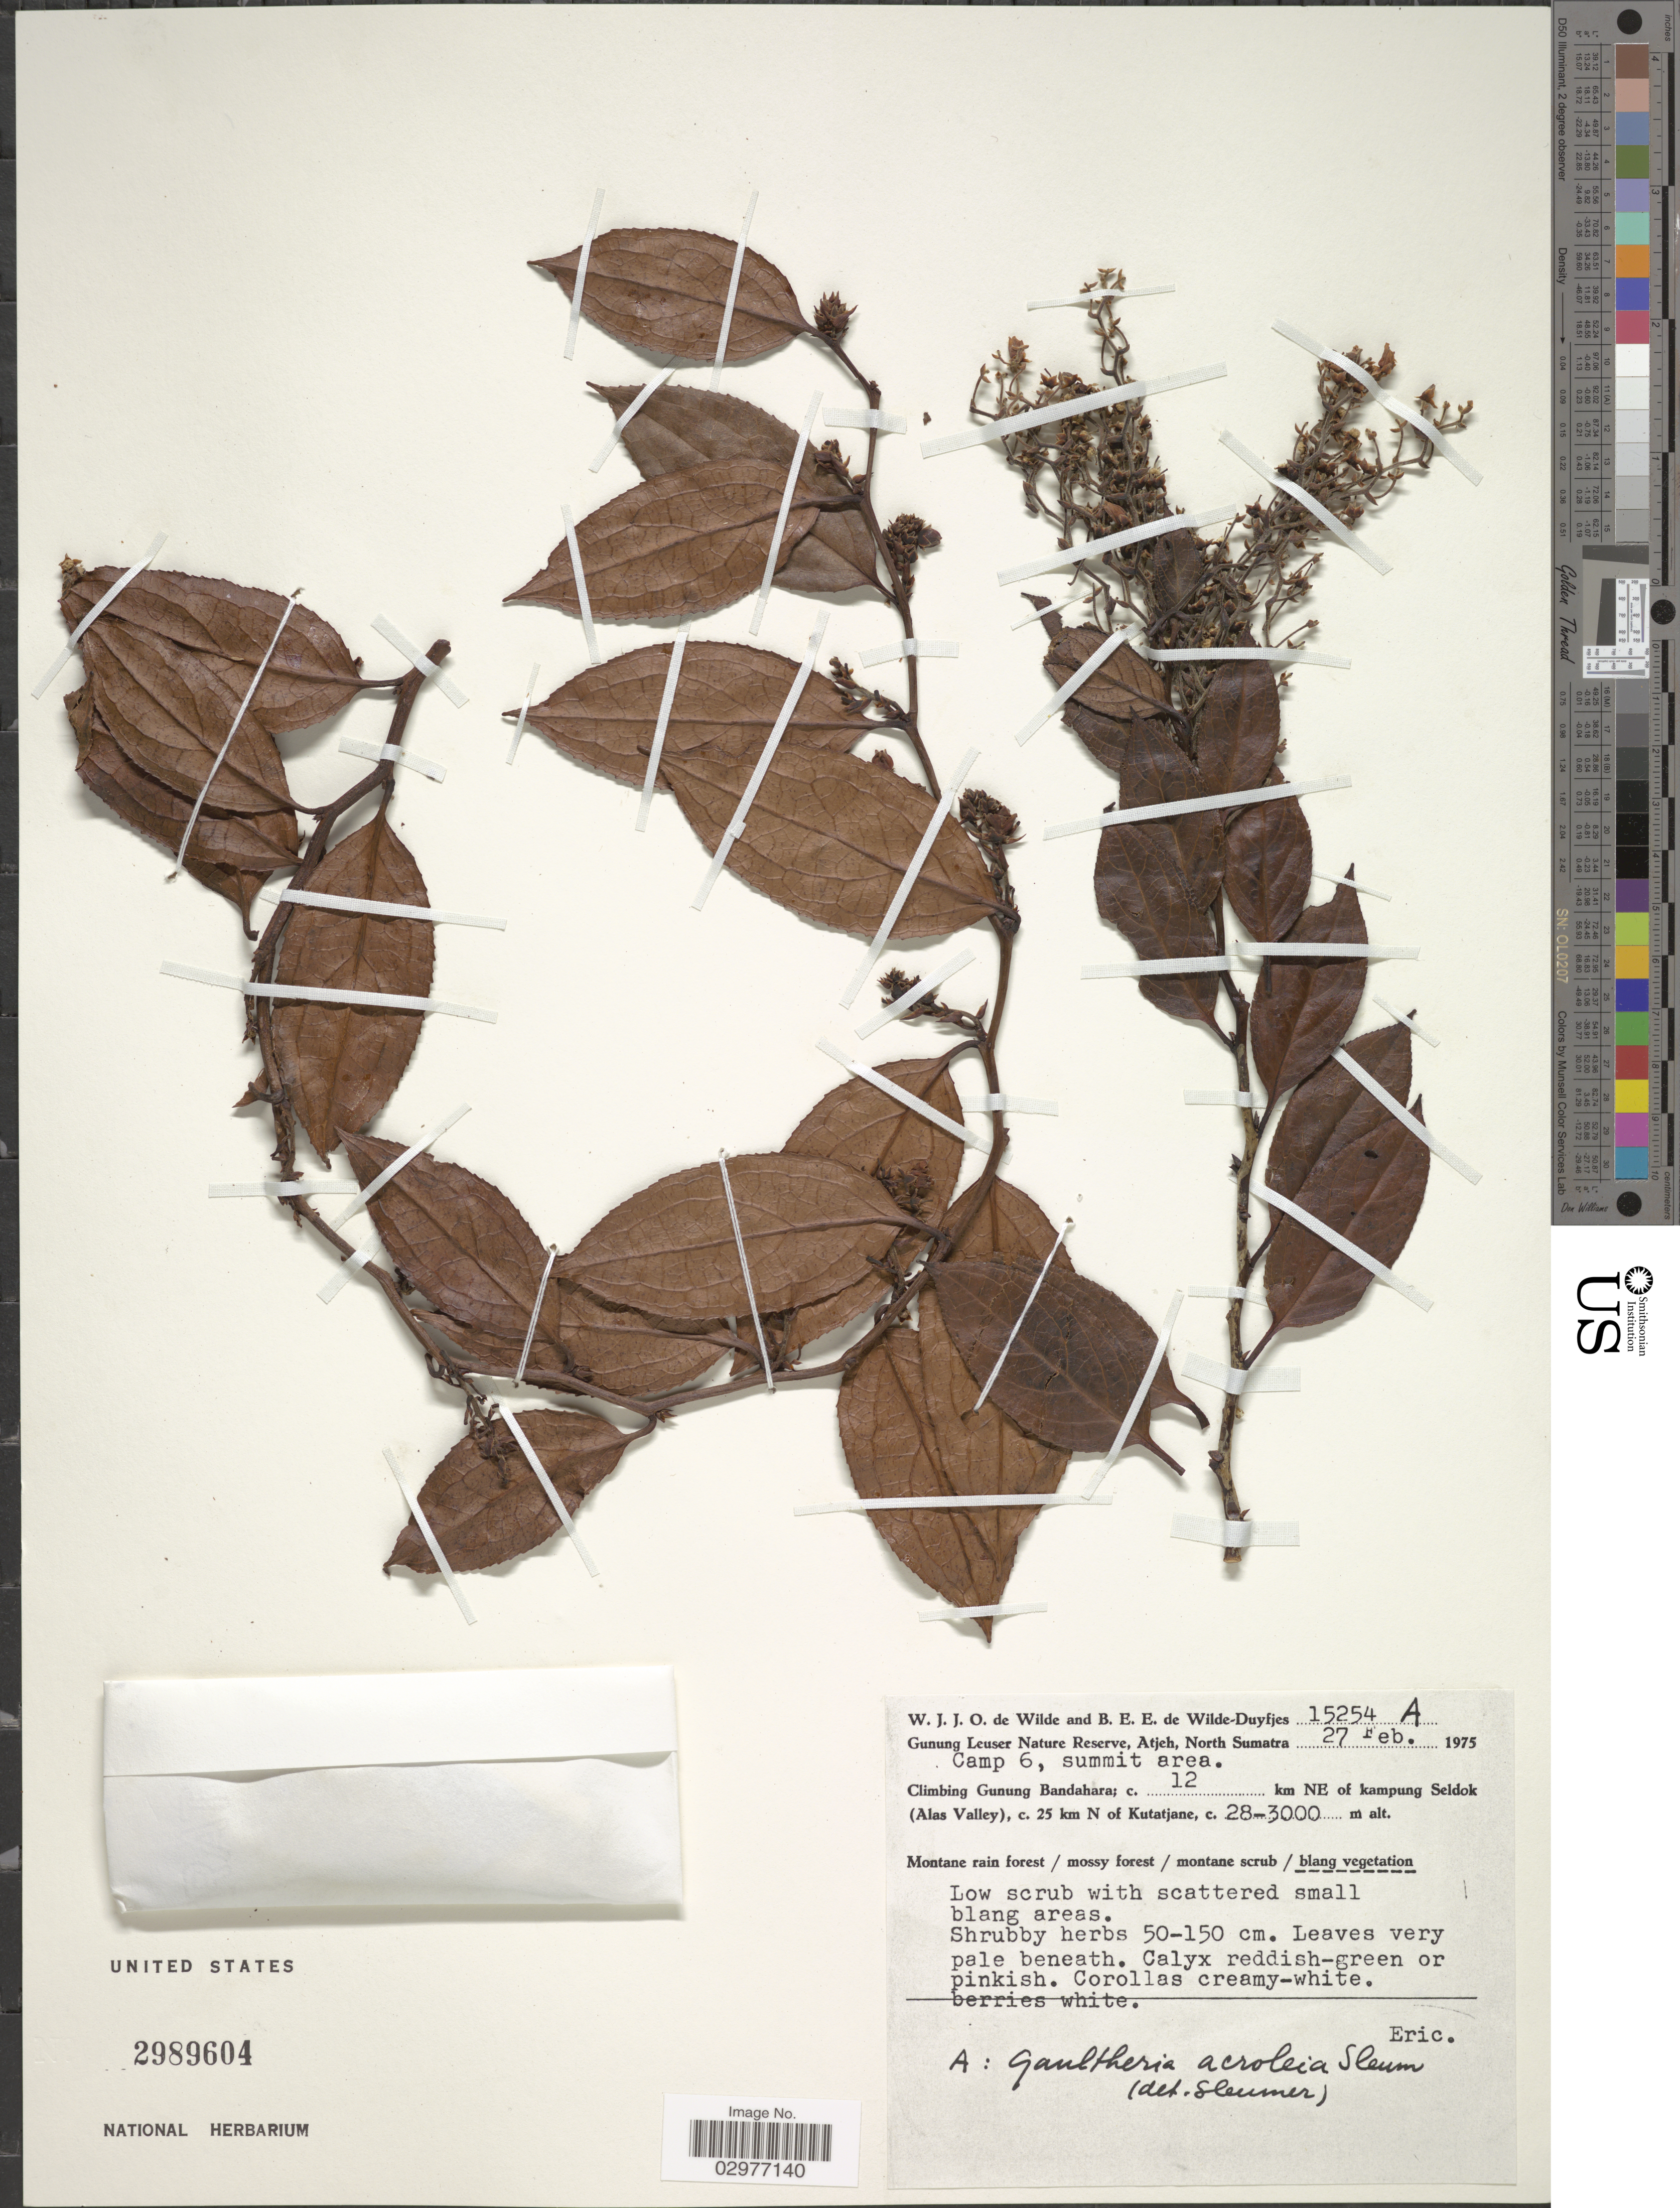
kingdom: Plantae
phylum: Tracheophyta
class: Magnoliopsida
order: Ericales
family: Ericaceae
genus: Gaultheria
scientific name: Gaultheria acroleia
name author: Sleumer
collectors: W. J. de Wilde & B. E. de Wilde-Duyfjes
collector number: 15254 A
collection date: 1975-02-27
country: Indonesia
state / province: Sumatra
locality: Gunung Leuser Nature Reserve, Atjeh, North Sumatra, Camp 6, summit area. Climbing Gunnung Bandahara; c. 12 km NE of kampung Seldok (Alas Valley), c. 25 km N of Kutatjane.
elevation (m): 2800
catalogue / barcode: US 2989604